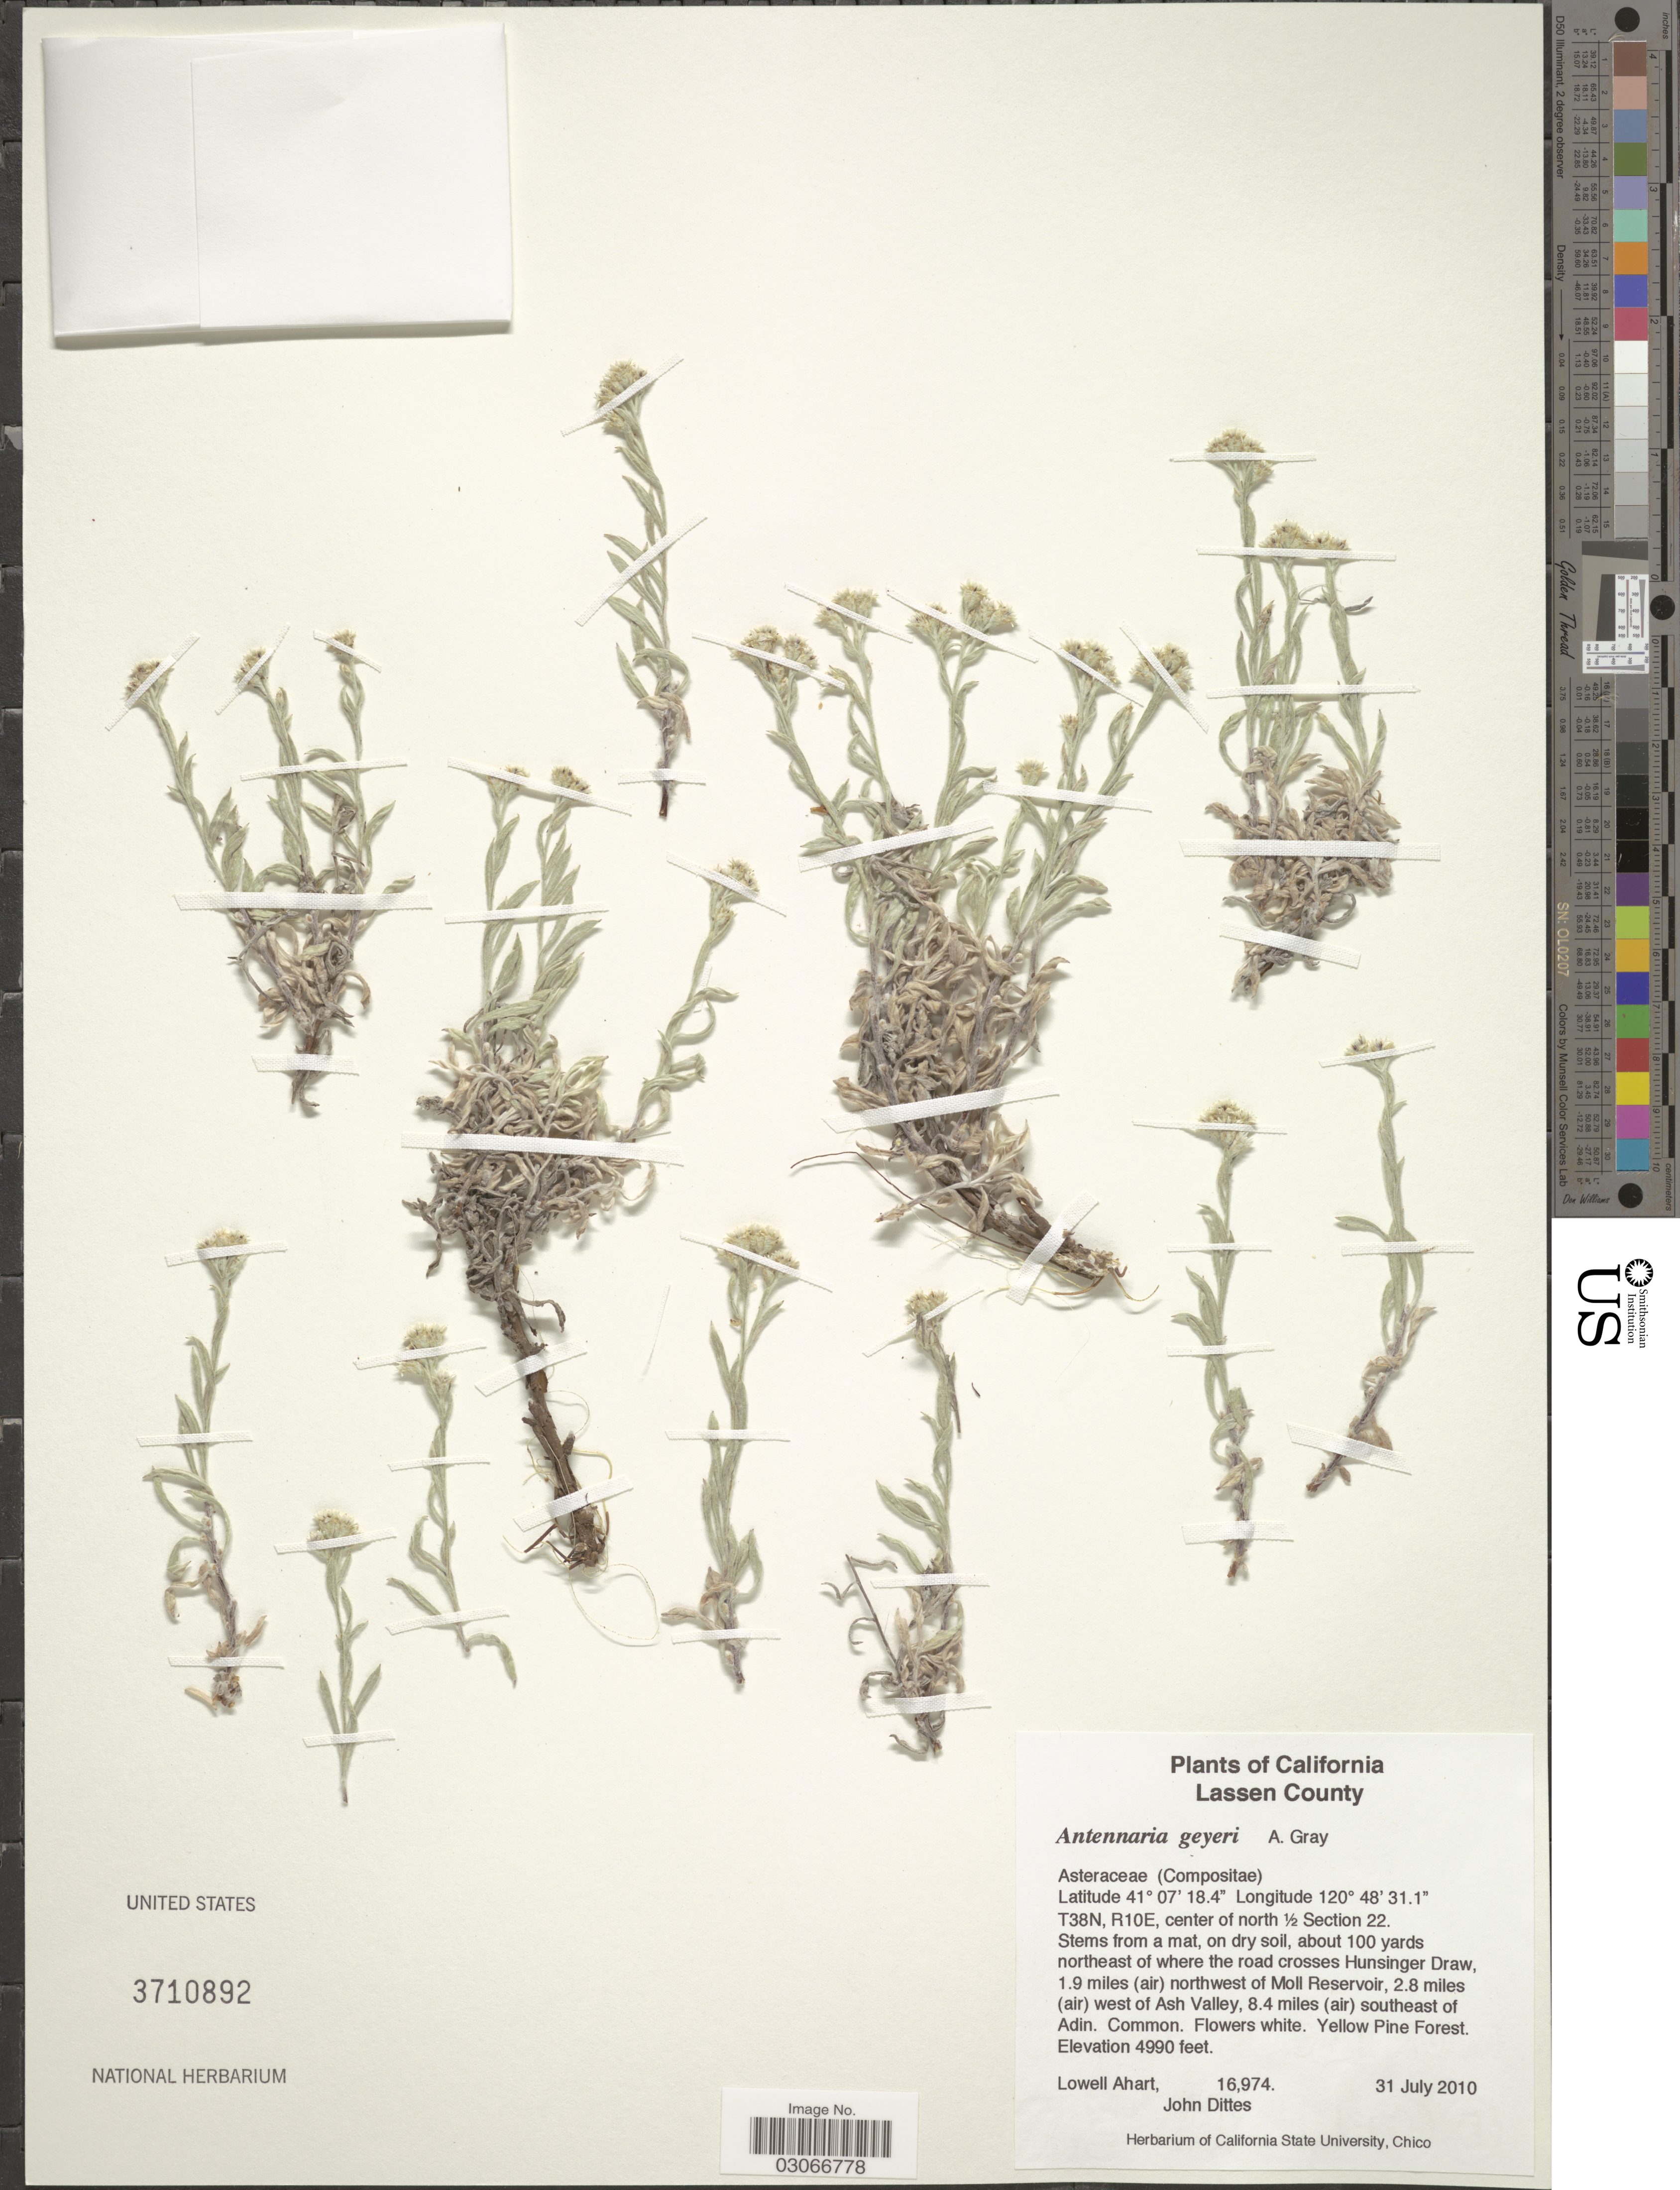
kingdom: Plantae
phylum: Tracheophyta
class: Magnoliopsida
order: Asterales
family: Asteraceae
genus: Antennaria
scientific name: Antennaria geyeri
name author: A. Gray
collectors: L. Ahart & J. Dittes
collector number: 16974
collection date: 2010-07-31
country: United States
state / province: California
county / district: Lassen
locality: Lassen County. T38N, R10E, center of north 1/2 Section 22. About 100 yards northeast of where the road crosses Hunsinger Draw, 1.9 miles (air) northwest of Moll Reservoir, 2.8 miles (air) west of Ash Valley, 8.4 miles (air) southeast of Adin.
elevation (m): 1521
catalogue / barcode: US 3710892